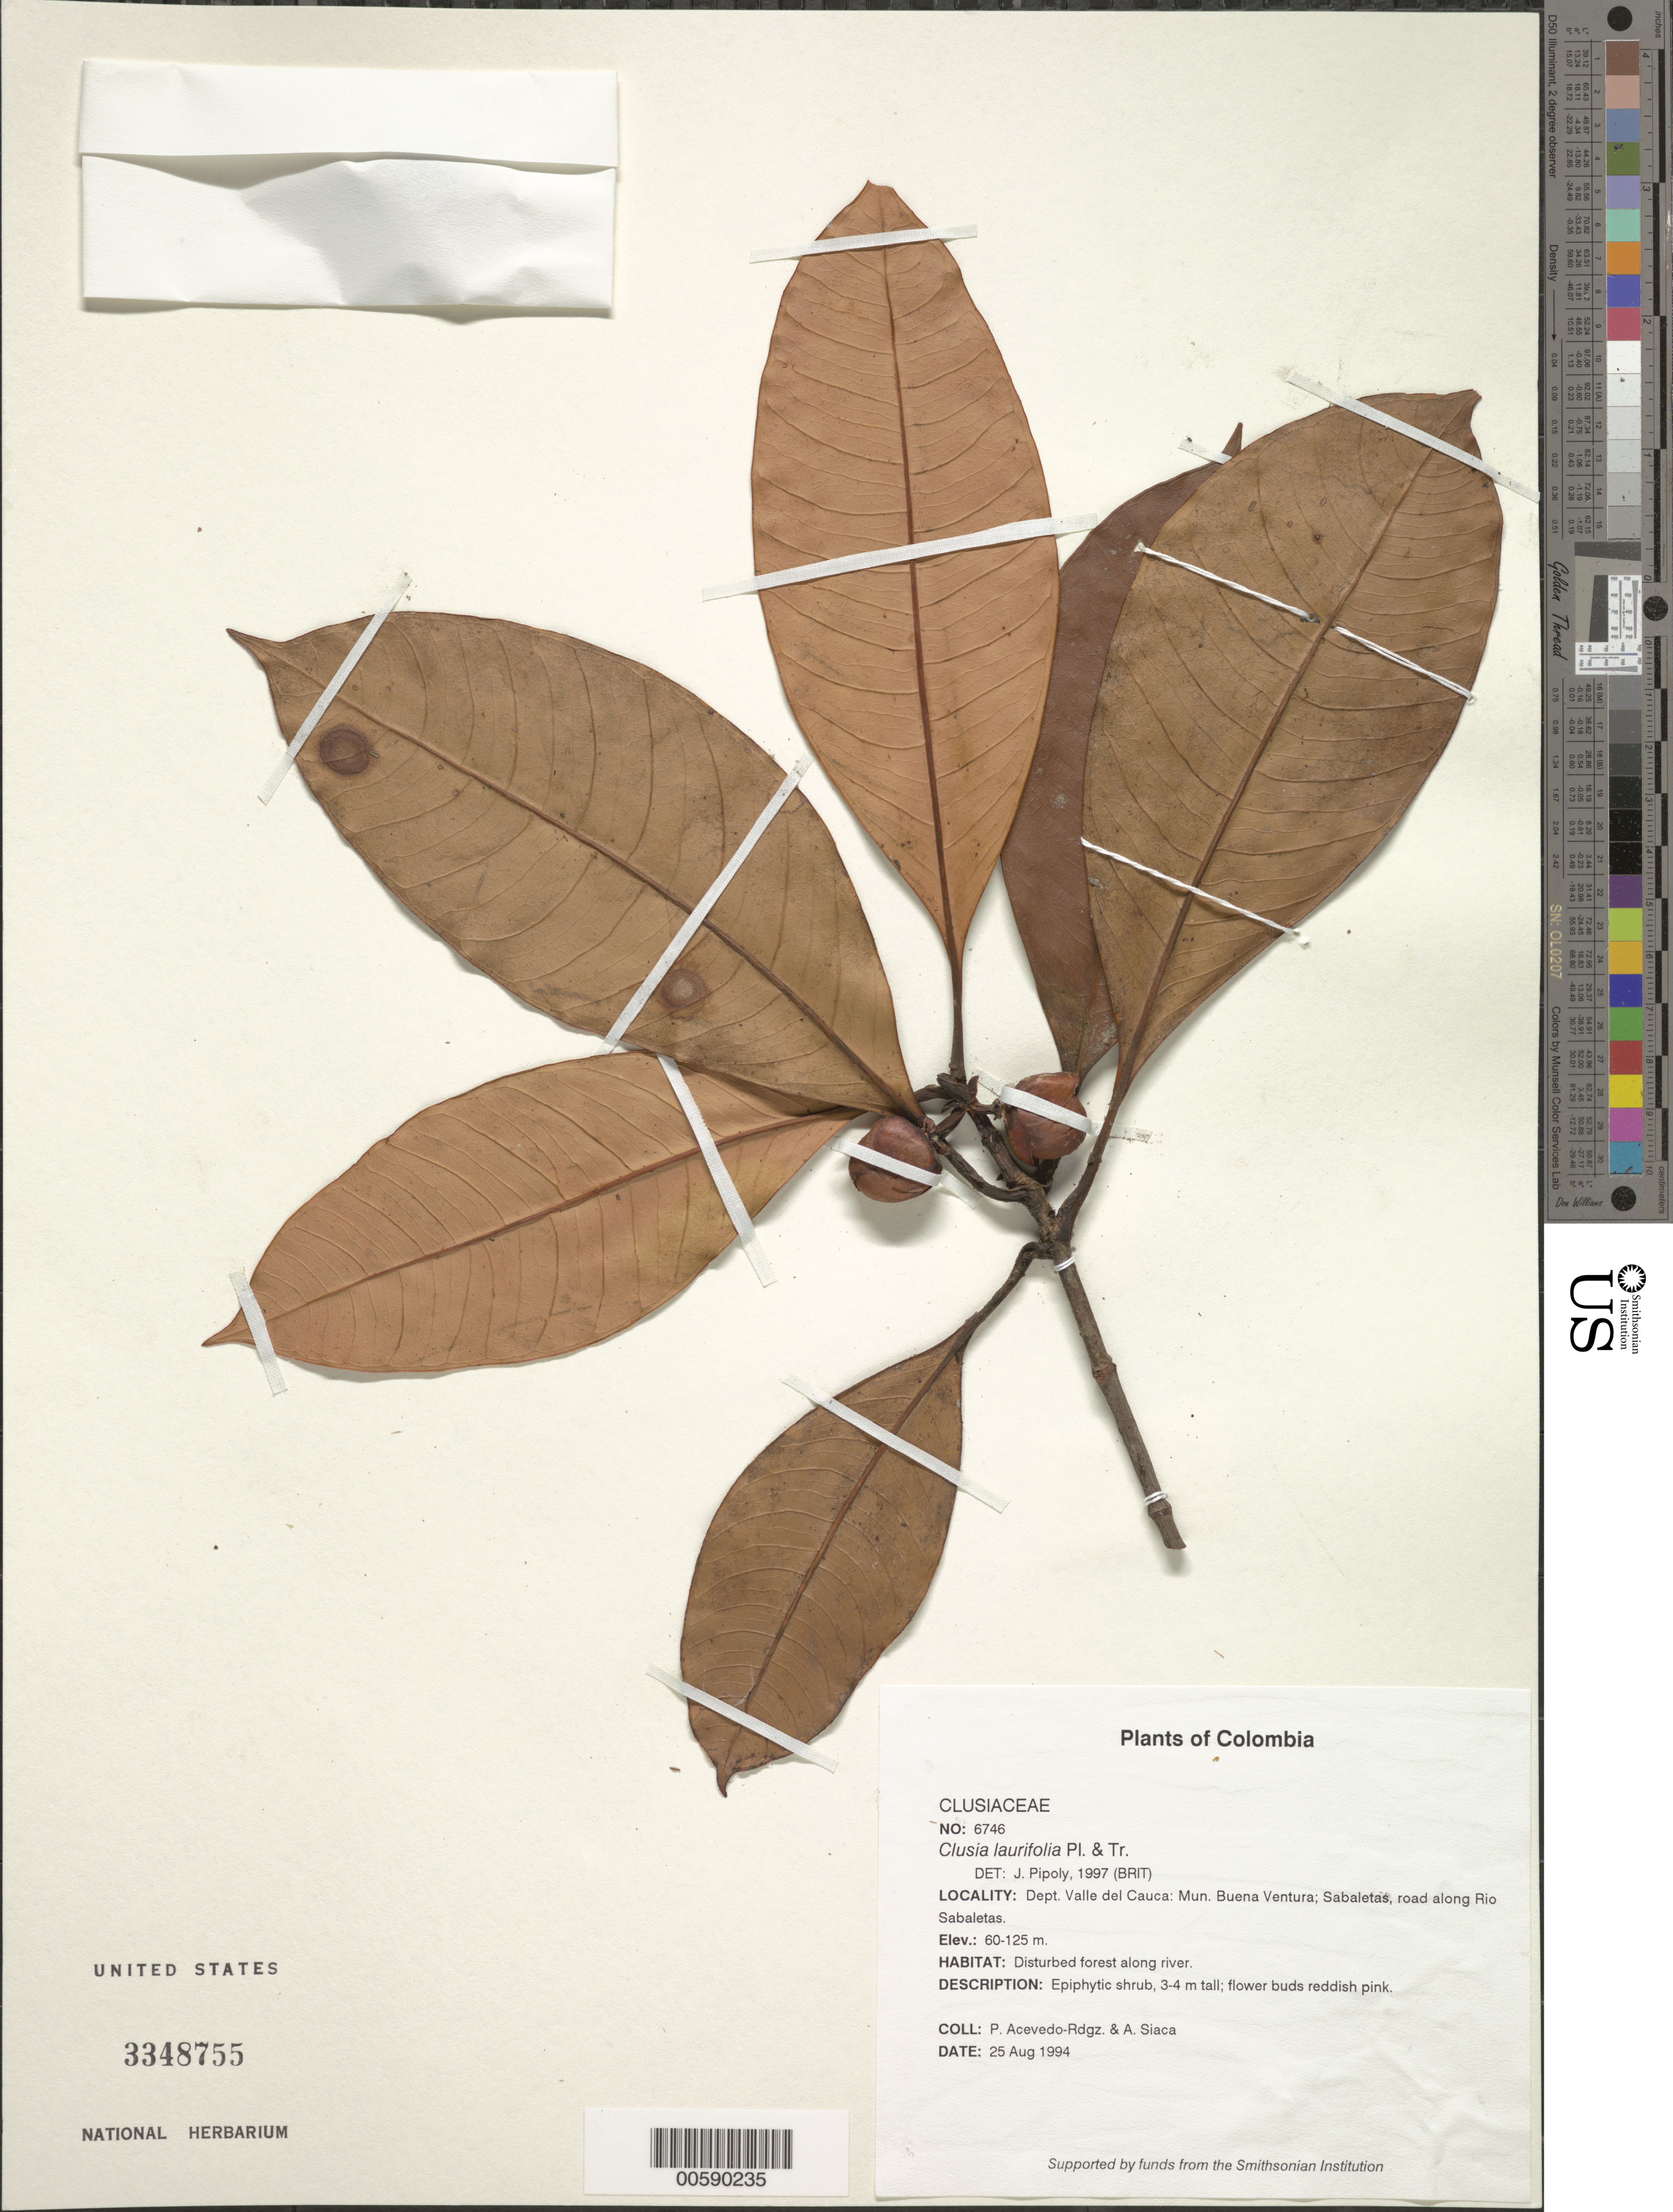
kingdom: Plantae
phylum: Tracheophyta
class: Magnoliopsida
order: Malpighiales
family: Clusiaceae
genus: Clusia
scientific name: Clusia laurifolia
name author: Planch. & Triana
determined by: Pipoly, J. J., III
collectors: P. Acevedo-Rodr. & A. Siaca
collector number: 6746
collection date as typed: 25 Aug 1994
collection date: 1994-08-25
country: Colombia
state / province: Valle del Cauca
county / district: Buena Ventura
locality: Depart. Valle del Cauca; Mun. Buena Ventura; Sabaletas. Road along Río Sabaletas.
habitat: Disturbed forest along river.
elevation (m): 60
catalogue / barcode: US 3348755